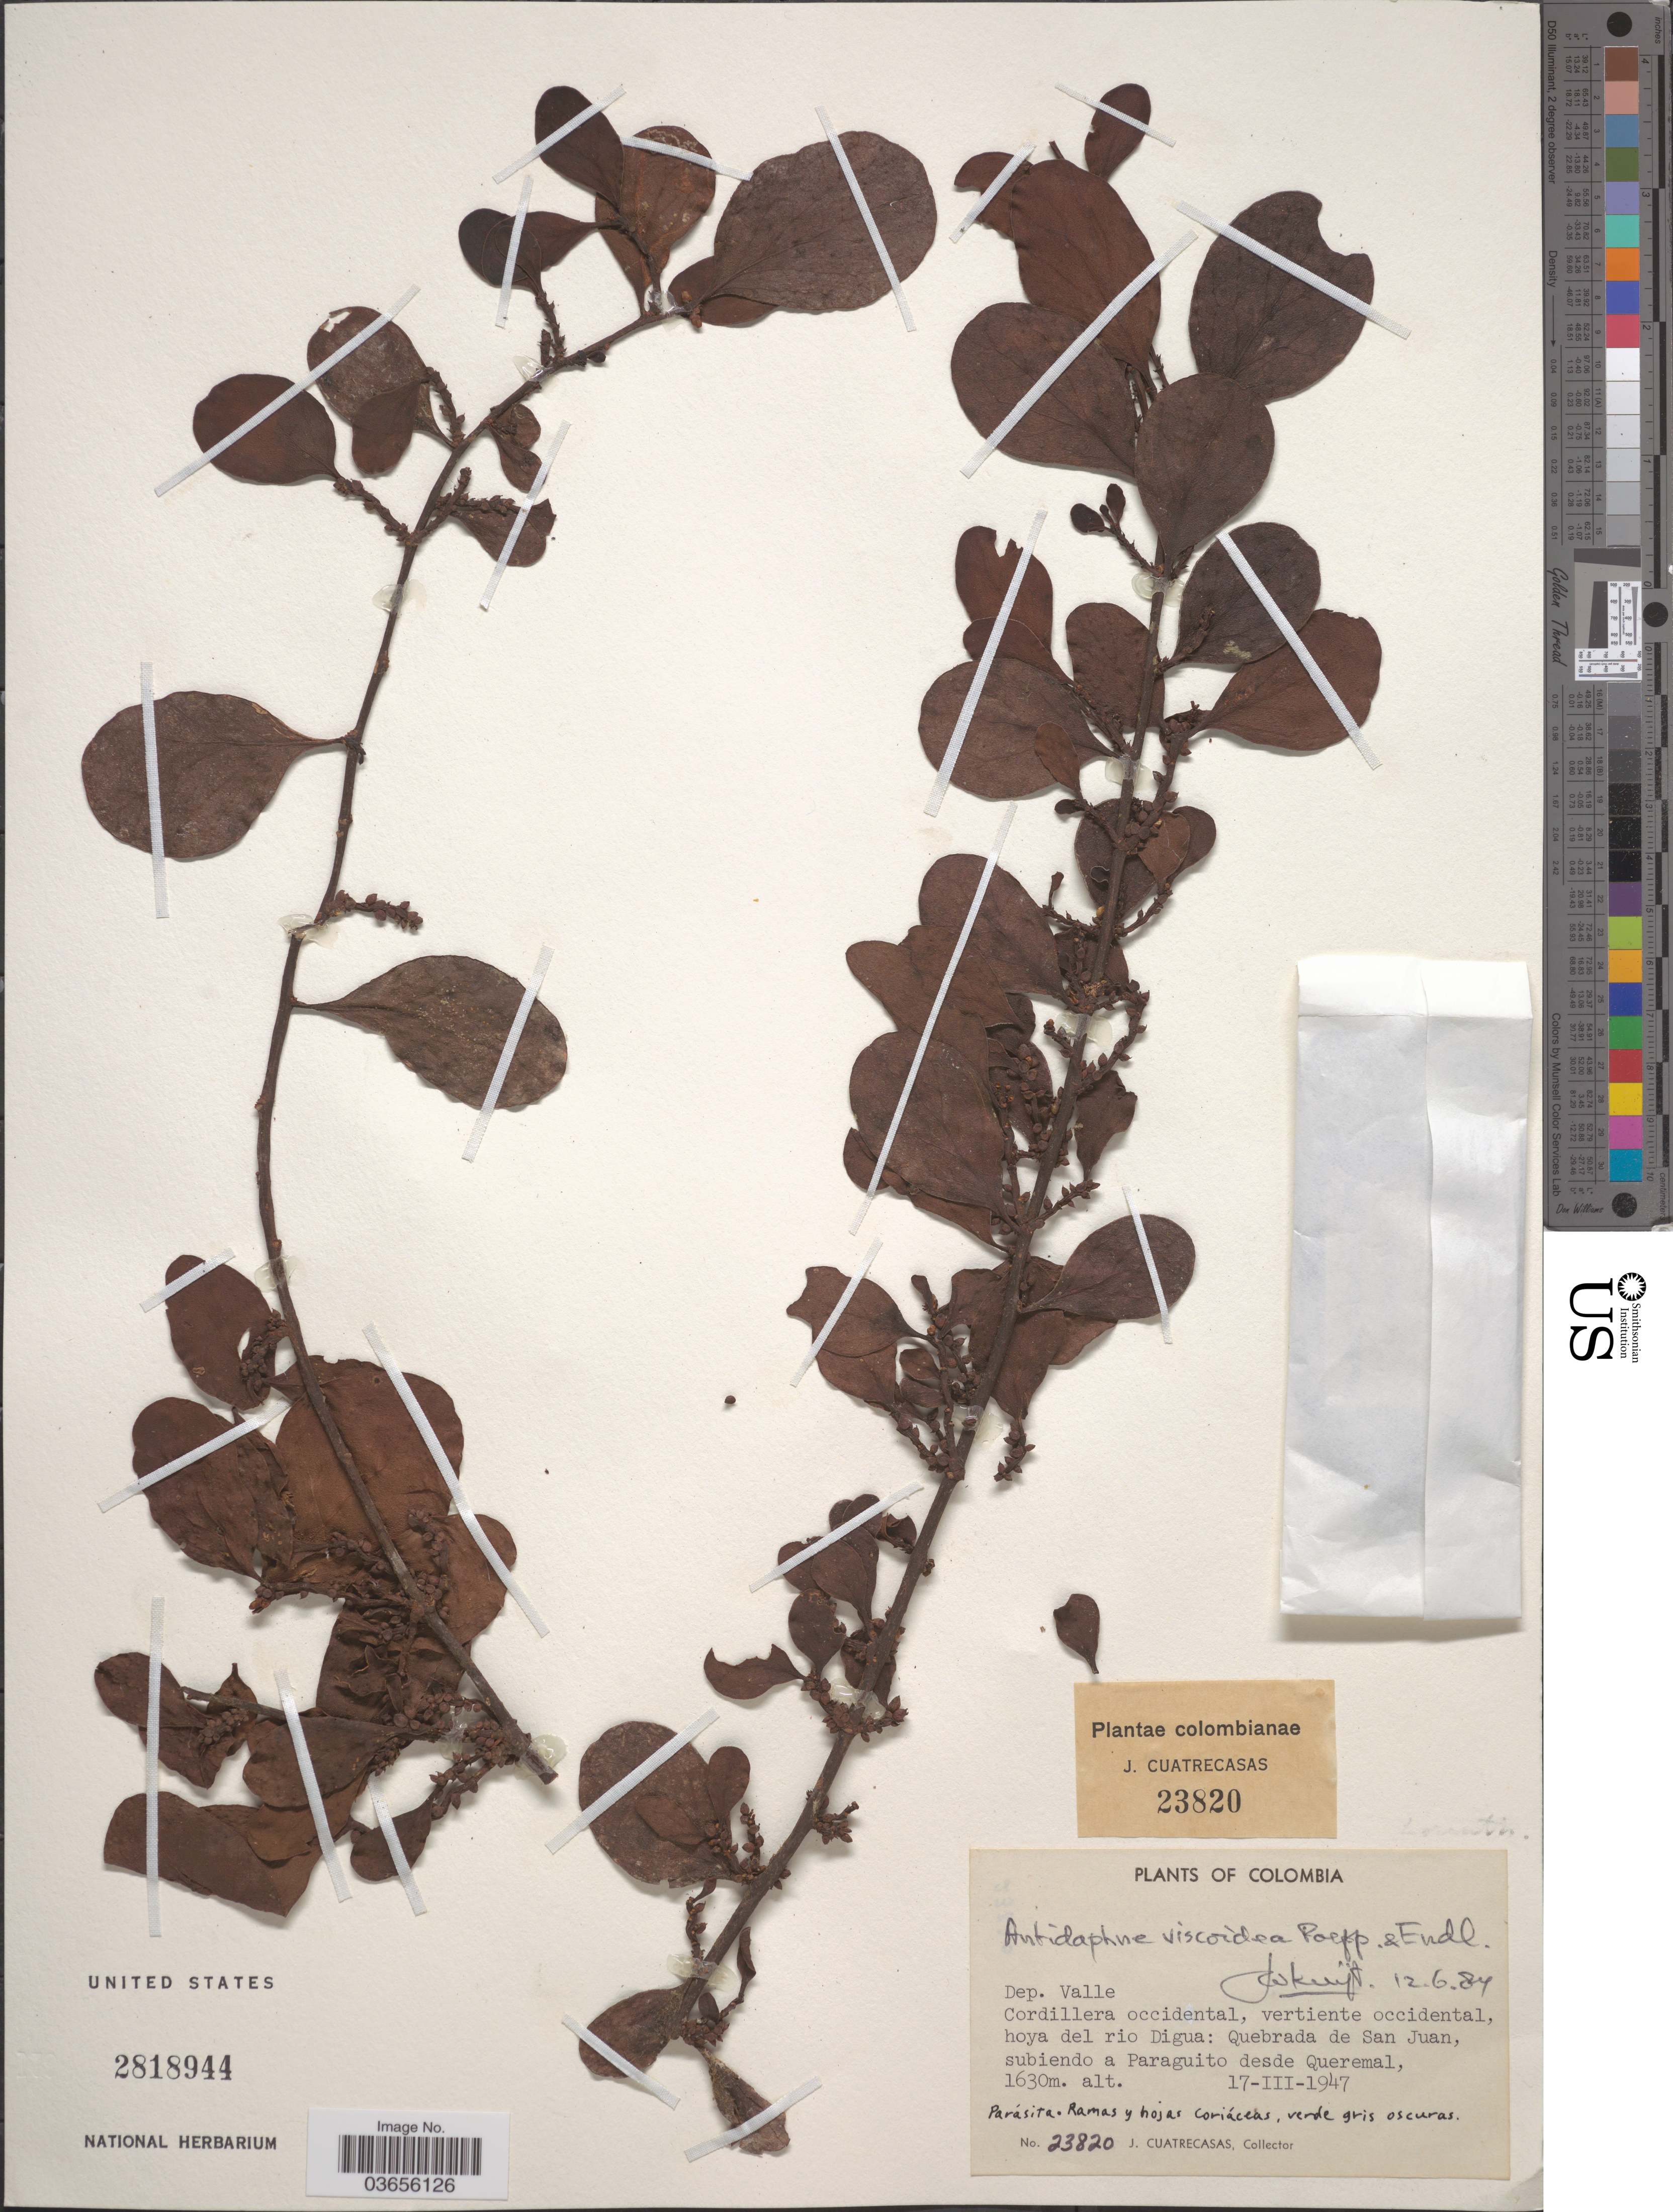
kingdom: Plantae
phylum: Tracheophyta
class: Magnoliopsida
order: Santalales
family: Santalaceae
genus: Antidaphne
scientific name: Antidaphne viscoidea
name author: Poepp. & Endl.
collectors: J. Cuatrecasas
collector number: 23820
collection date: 1947-03-17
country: Colombia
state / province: Valle del Cauca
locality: Dept. Valle. Cordillera occidental, vertiente occidental, hoya del rio Digua: Quebrada de San Juan, subiendo a Paraguito desde Queremal.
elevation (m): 1630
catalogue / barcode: US 2818944